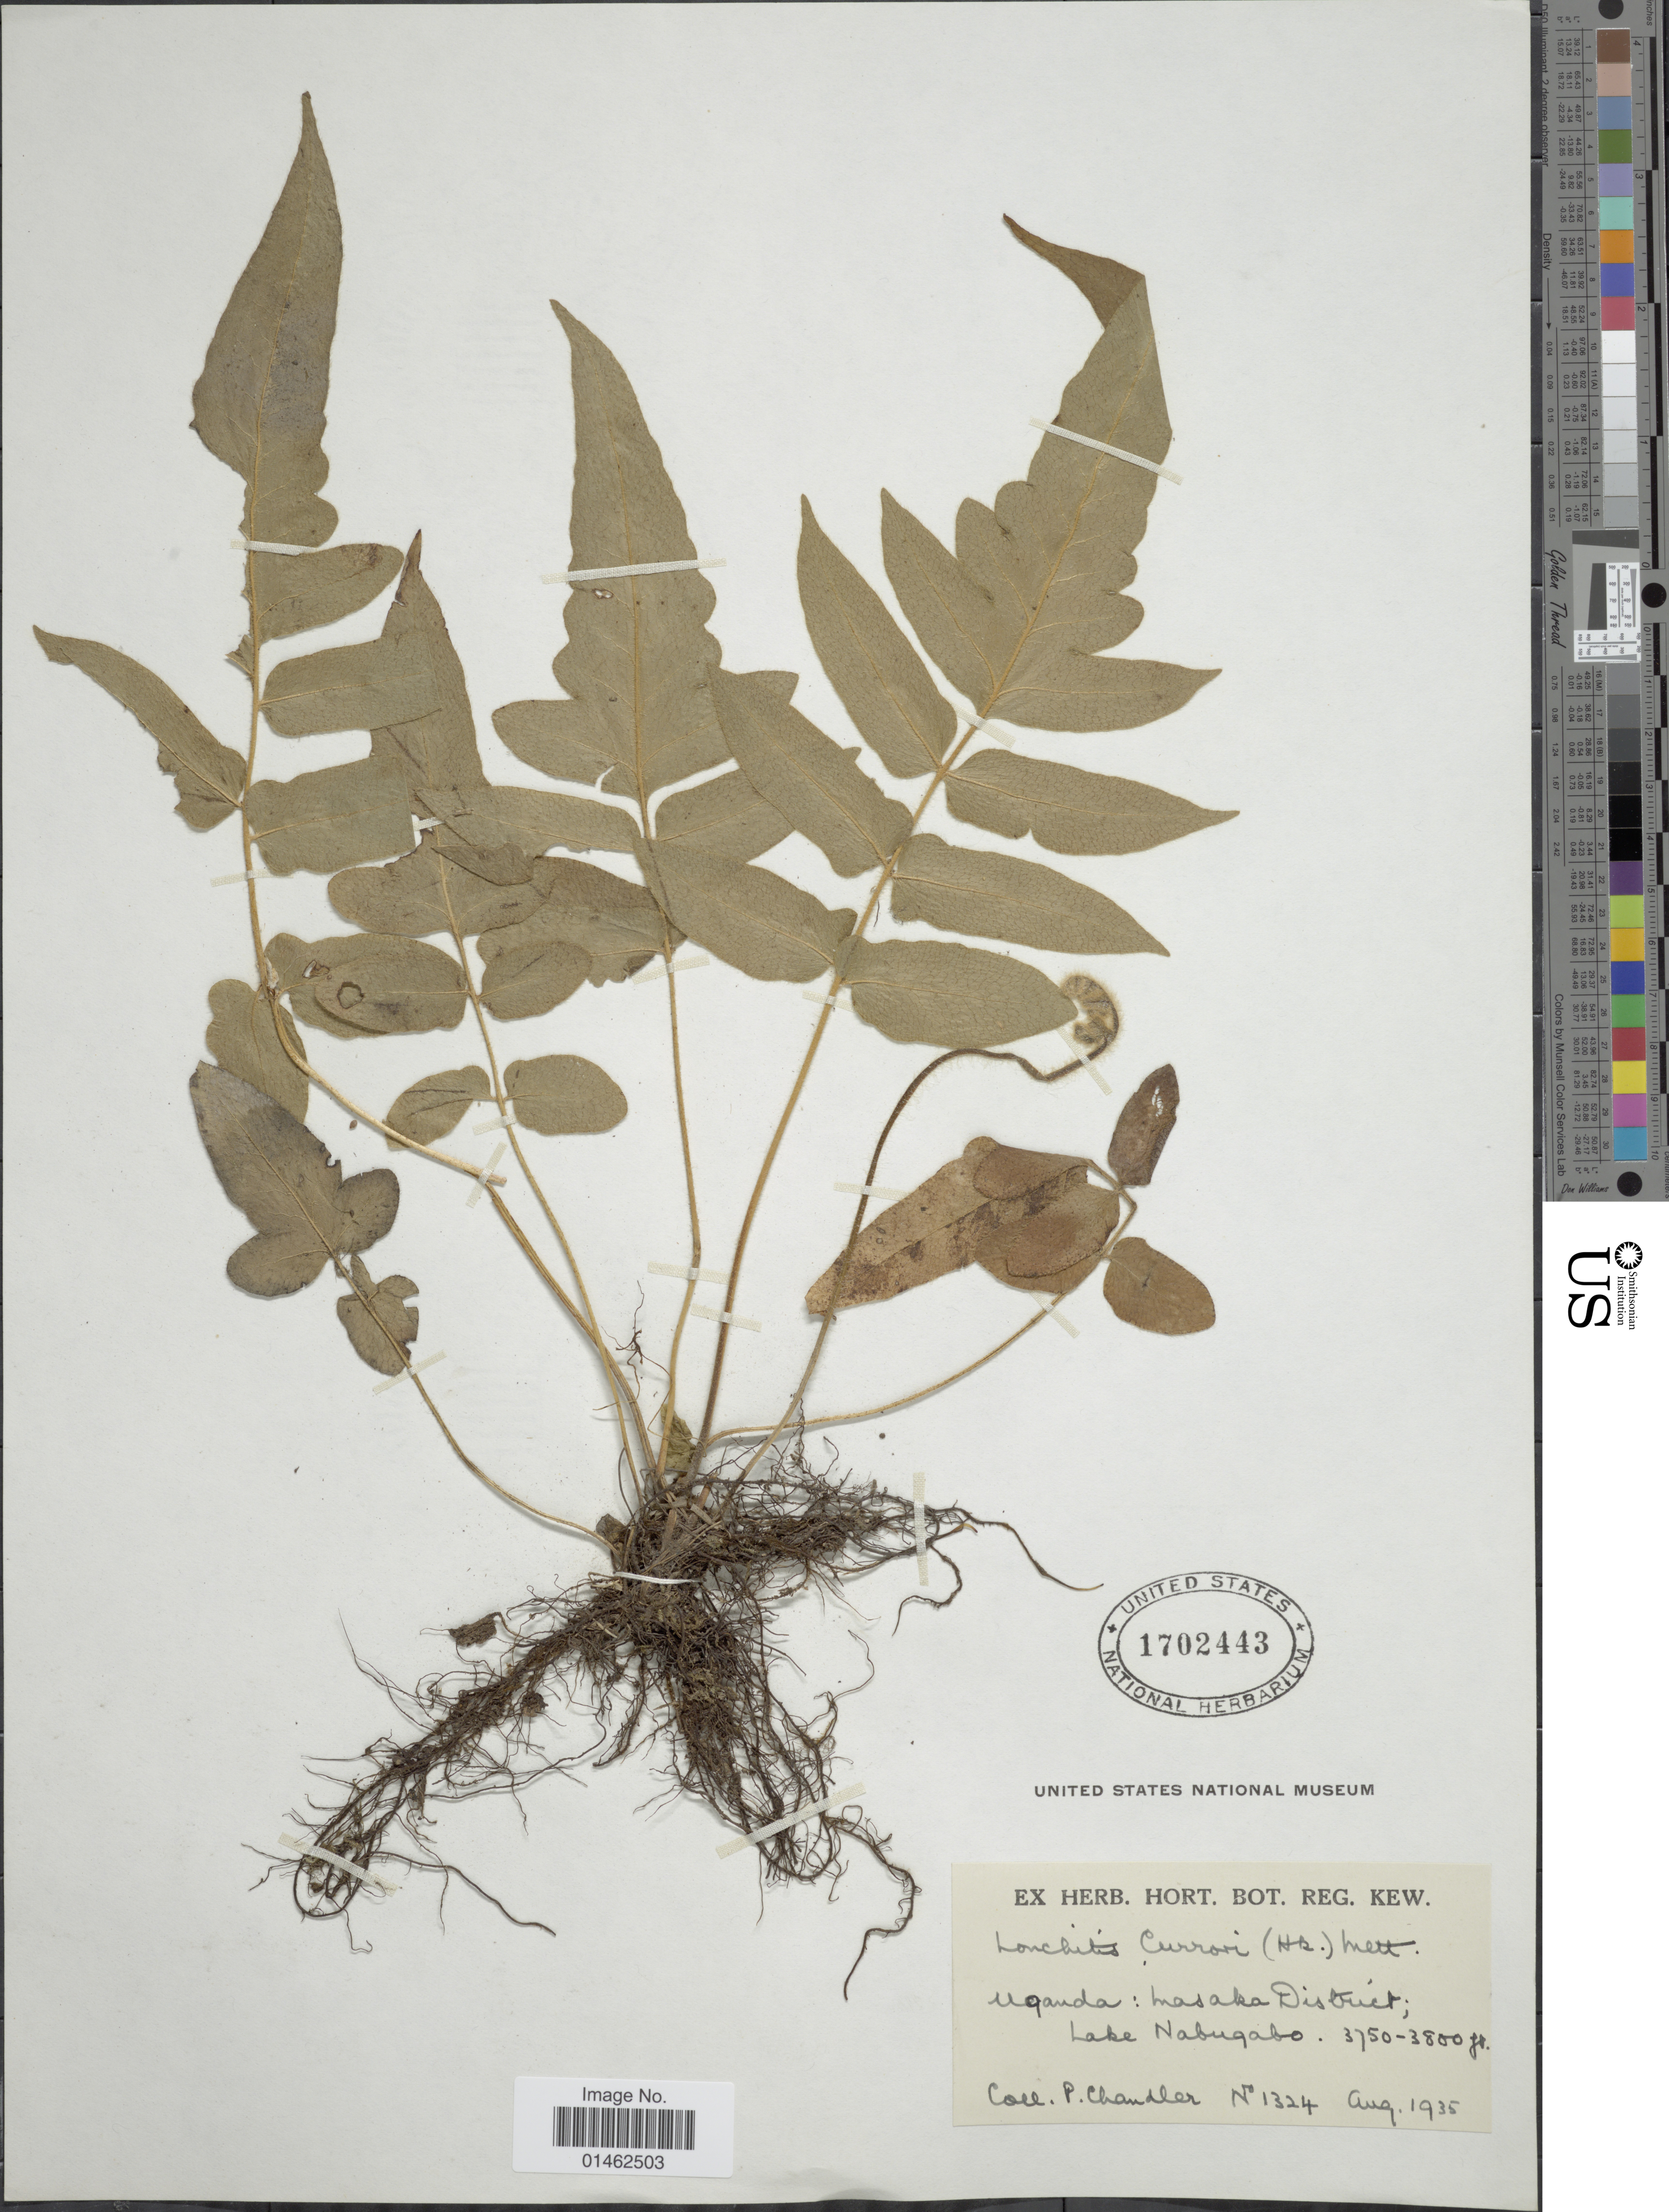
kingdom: Plantae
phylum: Tracheophyta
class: Polypodiopsida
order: Polypodiales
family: Dennstaedtiaceae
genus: Blotiella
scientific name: Blotiella currorii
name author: Hook.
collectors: P. Chandler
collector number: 1324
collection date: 1935-08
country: Uganda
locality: Lasaka District; District Nabugabo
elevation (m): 1143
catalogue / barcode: US 1702443